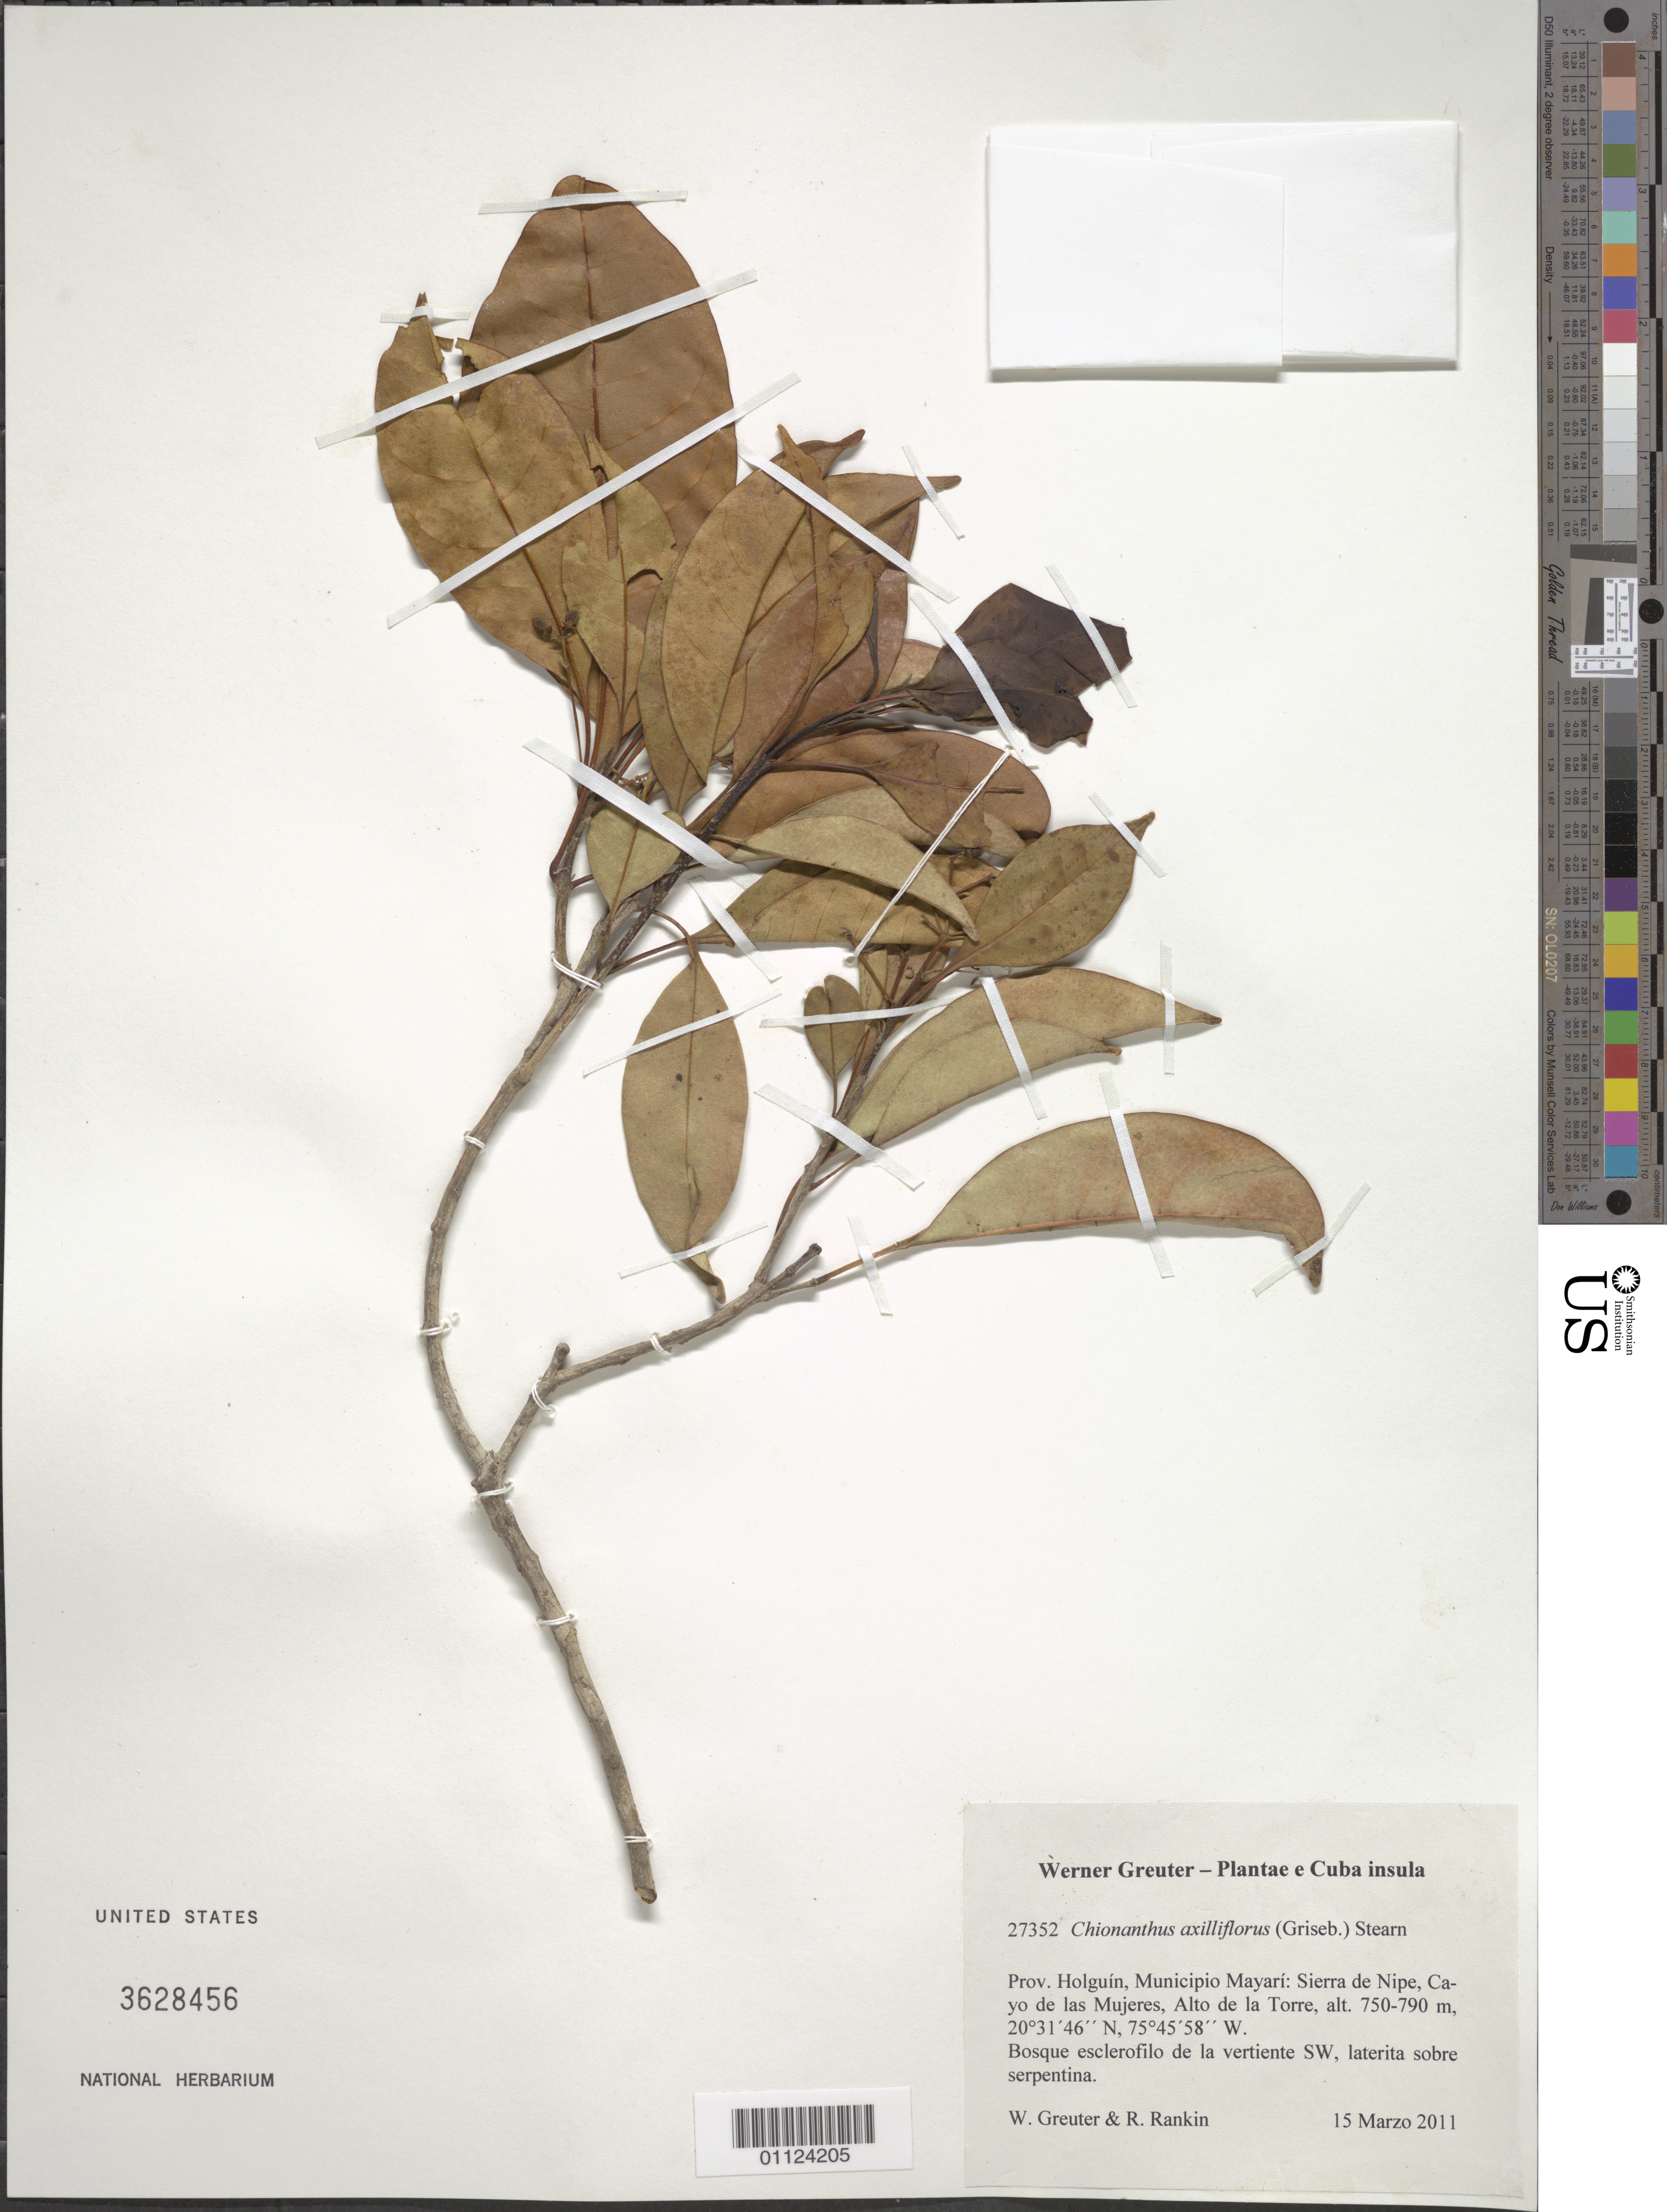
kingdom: Plantae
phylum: Tracheophyta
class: Magnoliopsida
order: Lamiales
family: Oleaceae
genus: Chionanthus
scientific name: Chionanthus axilliflorus subsp. axilliflorus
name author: (Griseb.) Stearn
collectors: W. Greuter & R. Rankin Rodriguez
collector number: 27352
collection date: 2011-03-15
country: Cuba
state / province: Holguín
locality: Municipio Mayarí, Sierra de Nipe, Cayo de las Mujeres, Alto de la Torre.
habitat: Bosque esclerofilo de la vertiente SW, laterita sobre serpentina.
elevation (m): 750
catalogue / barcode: US 3628456